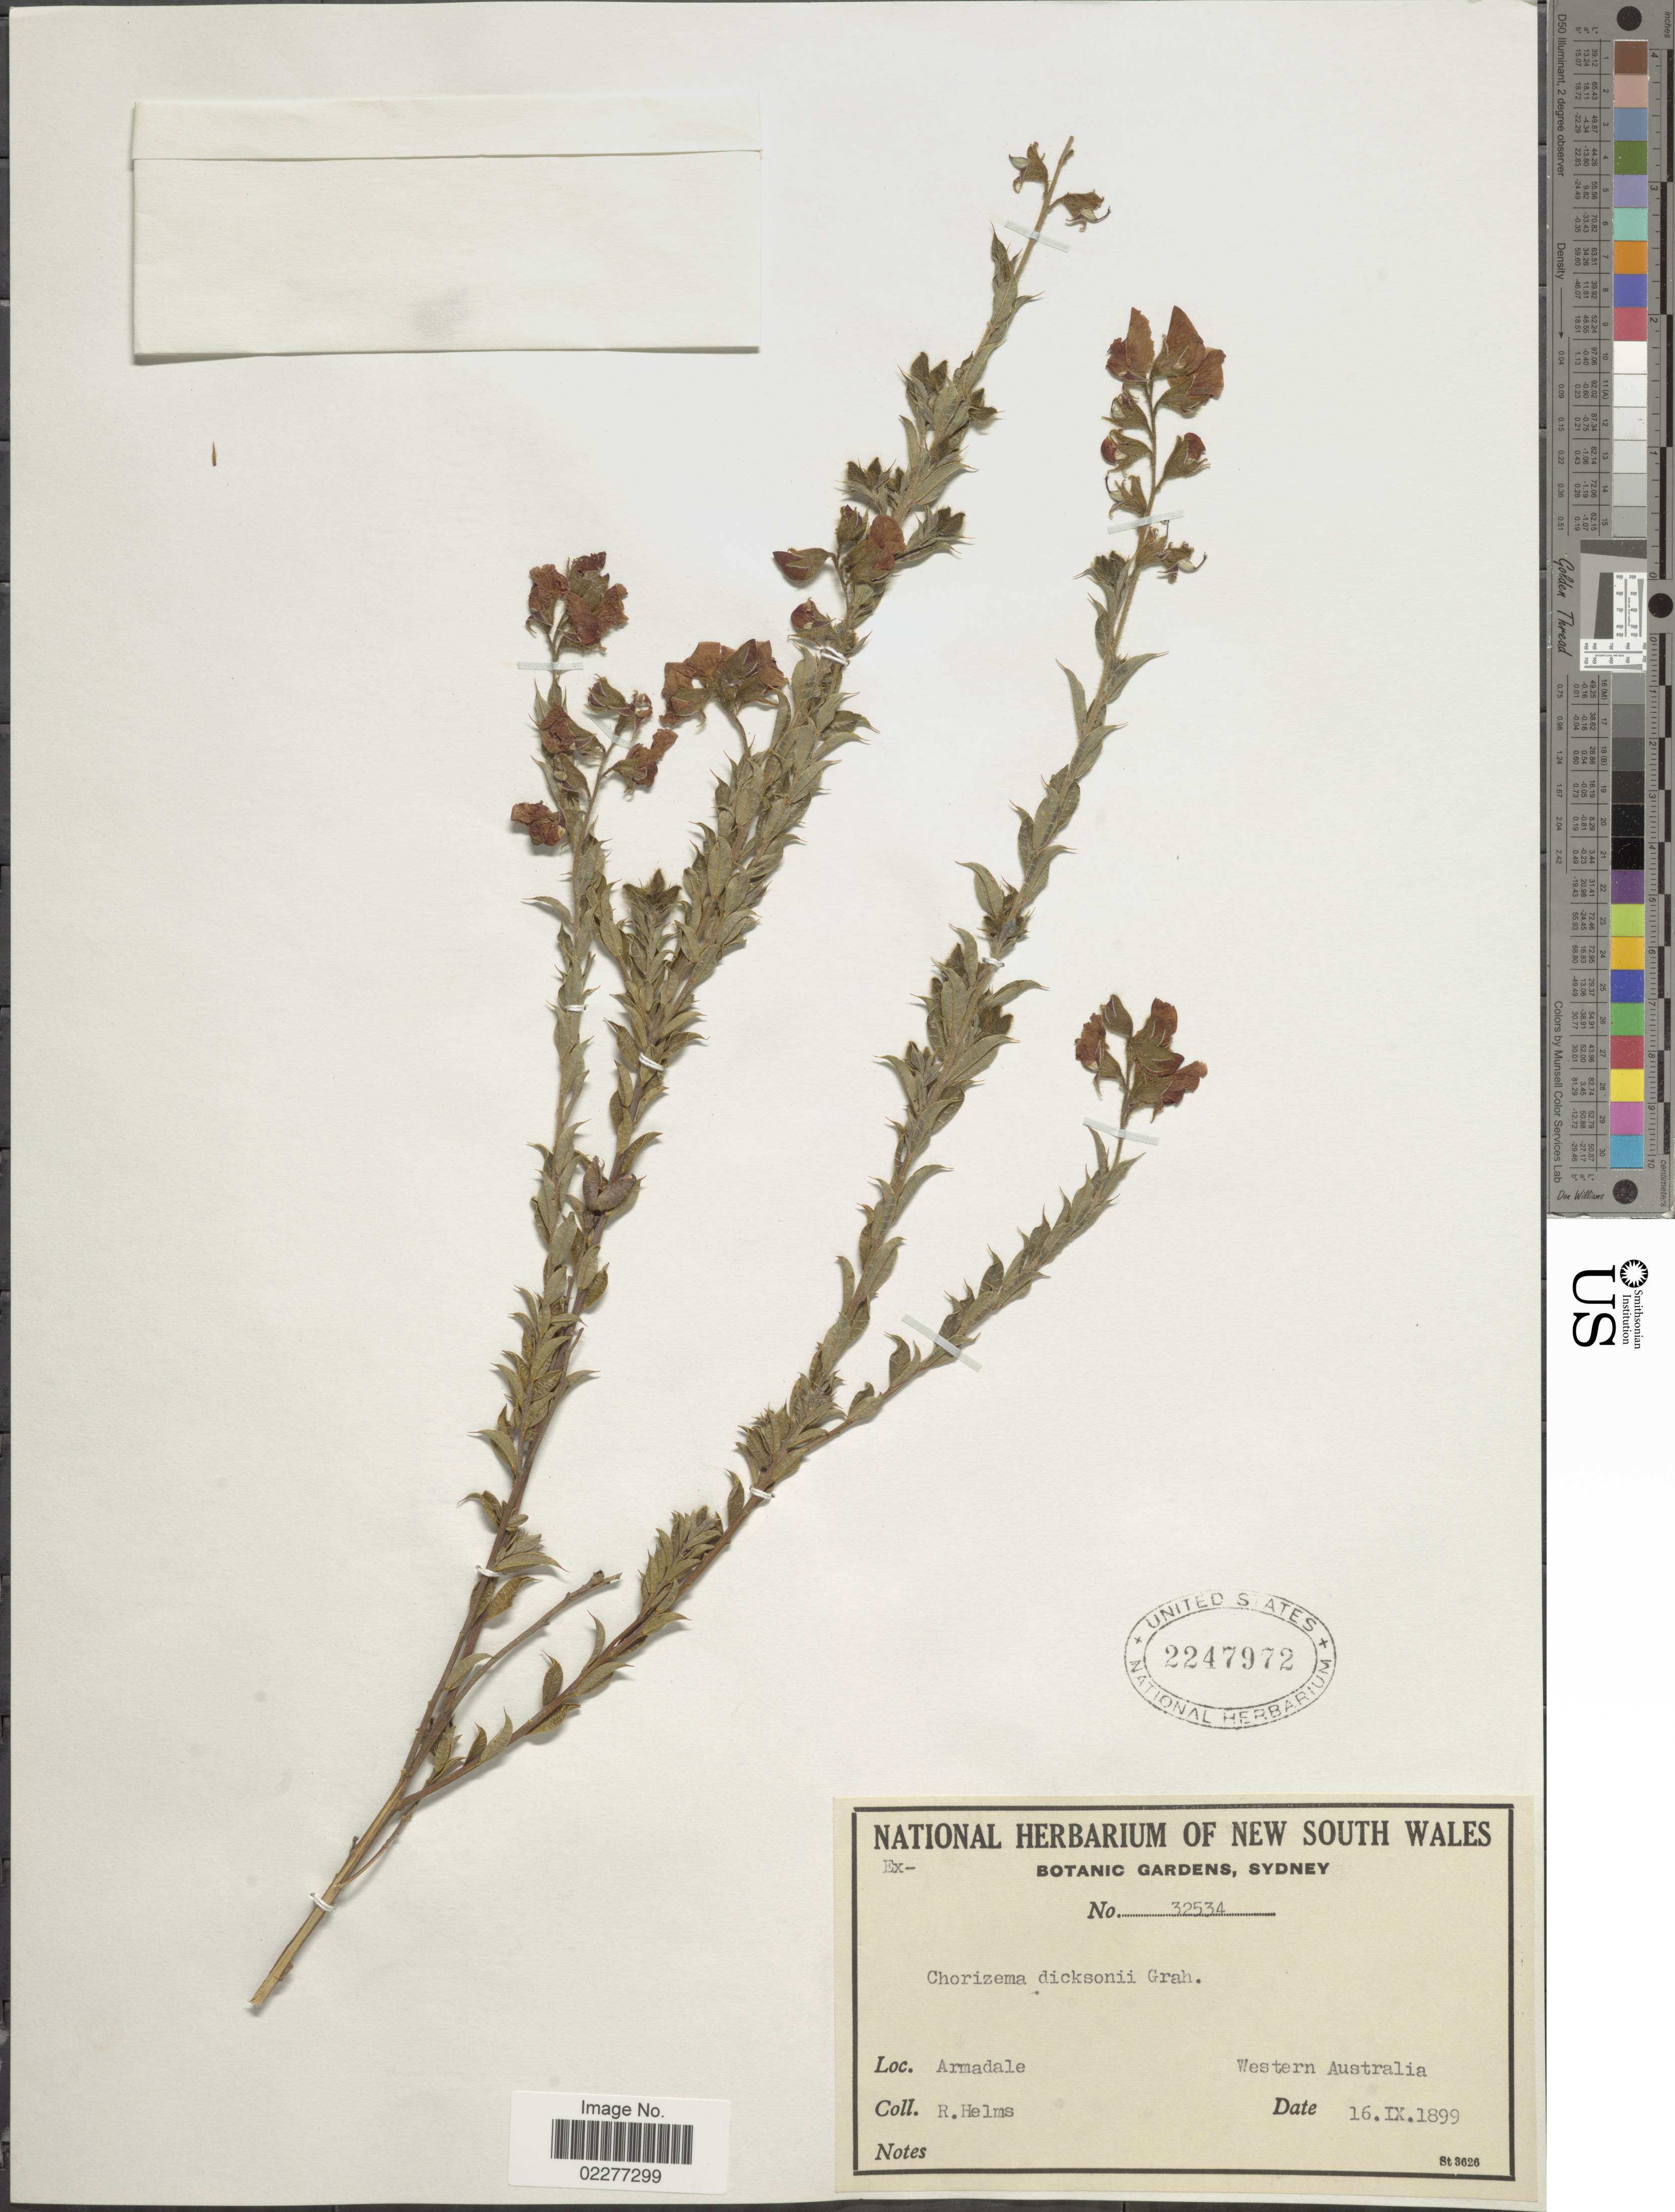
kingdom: Plantae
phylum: Tracheophyta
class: Magnoliopsida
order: Fabales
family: Fabaceae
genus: Chorizema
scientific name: Chorizema dicksoni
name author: Graham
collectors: R. Helms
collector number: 32534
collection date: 1899-09-16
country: Australia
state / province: Western Australia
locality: Armadale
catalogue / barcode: US 2247972